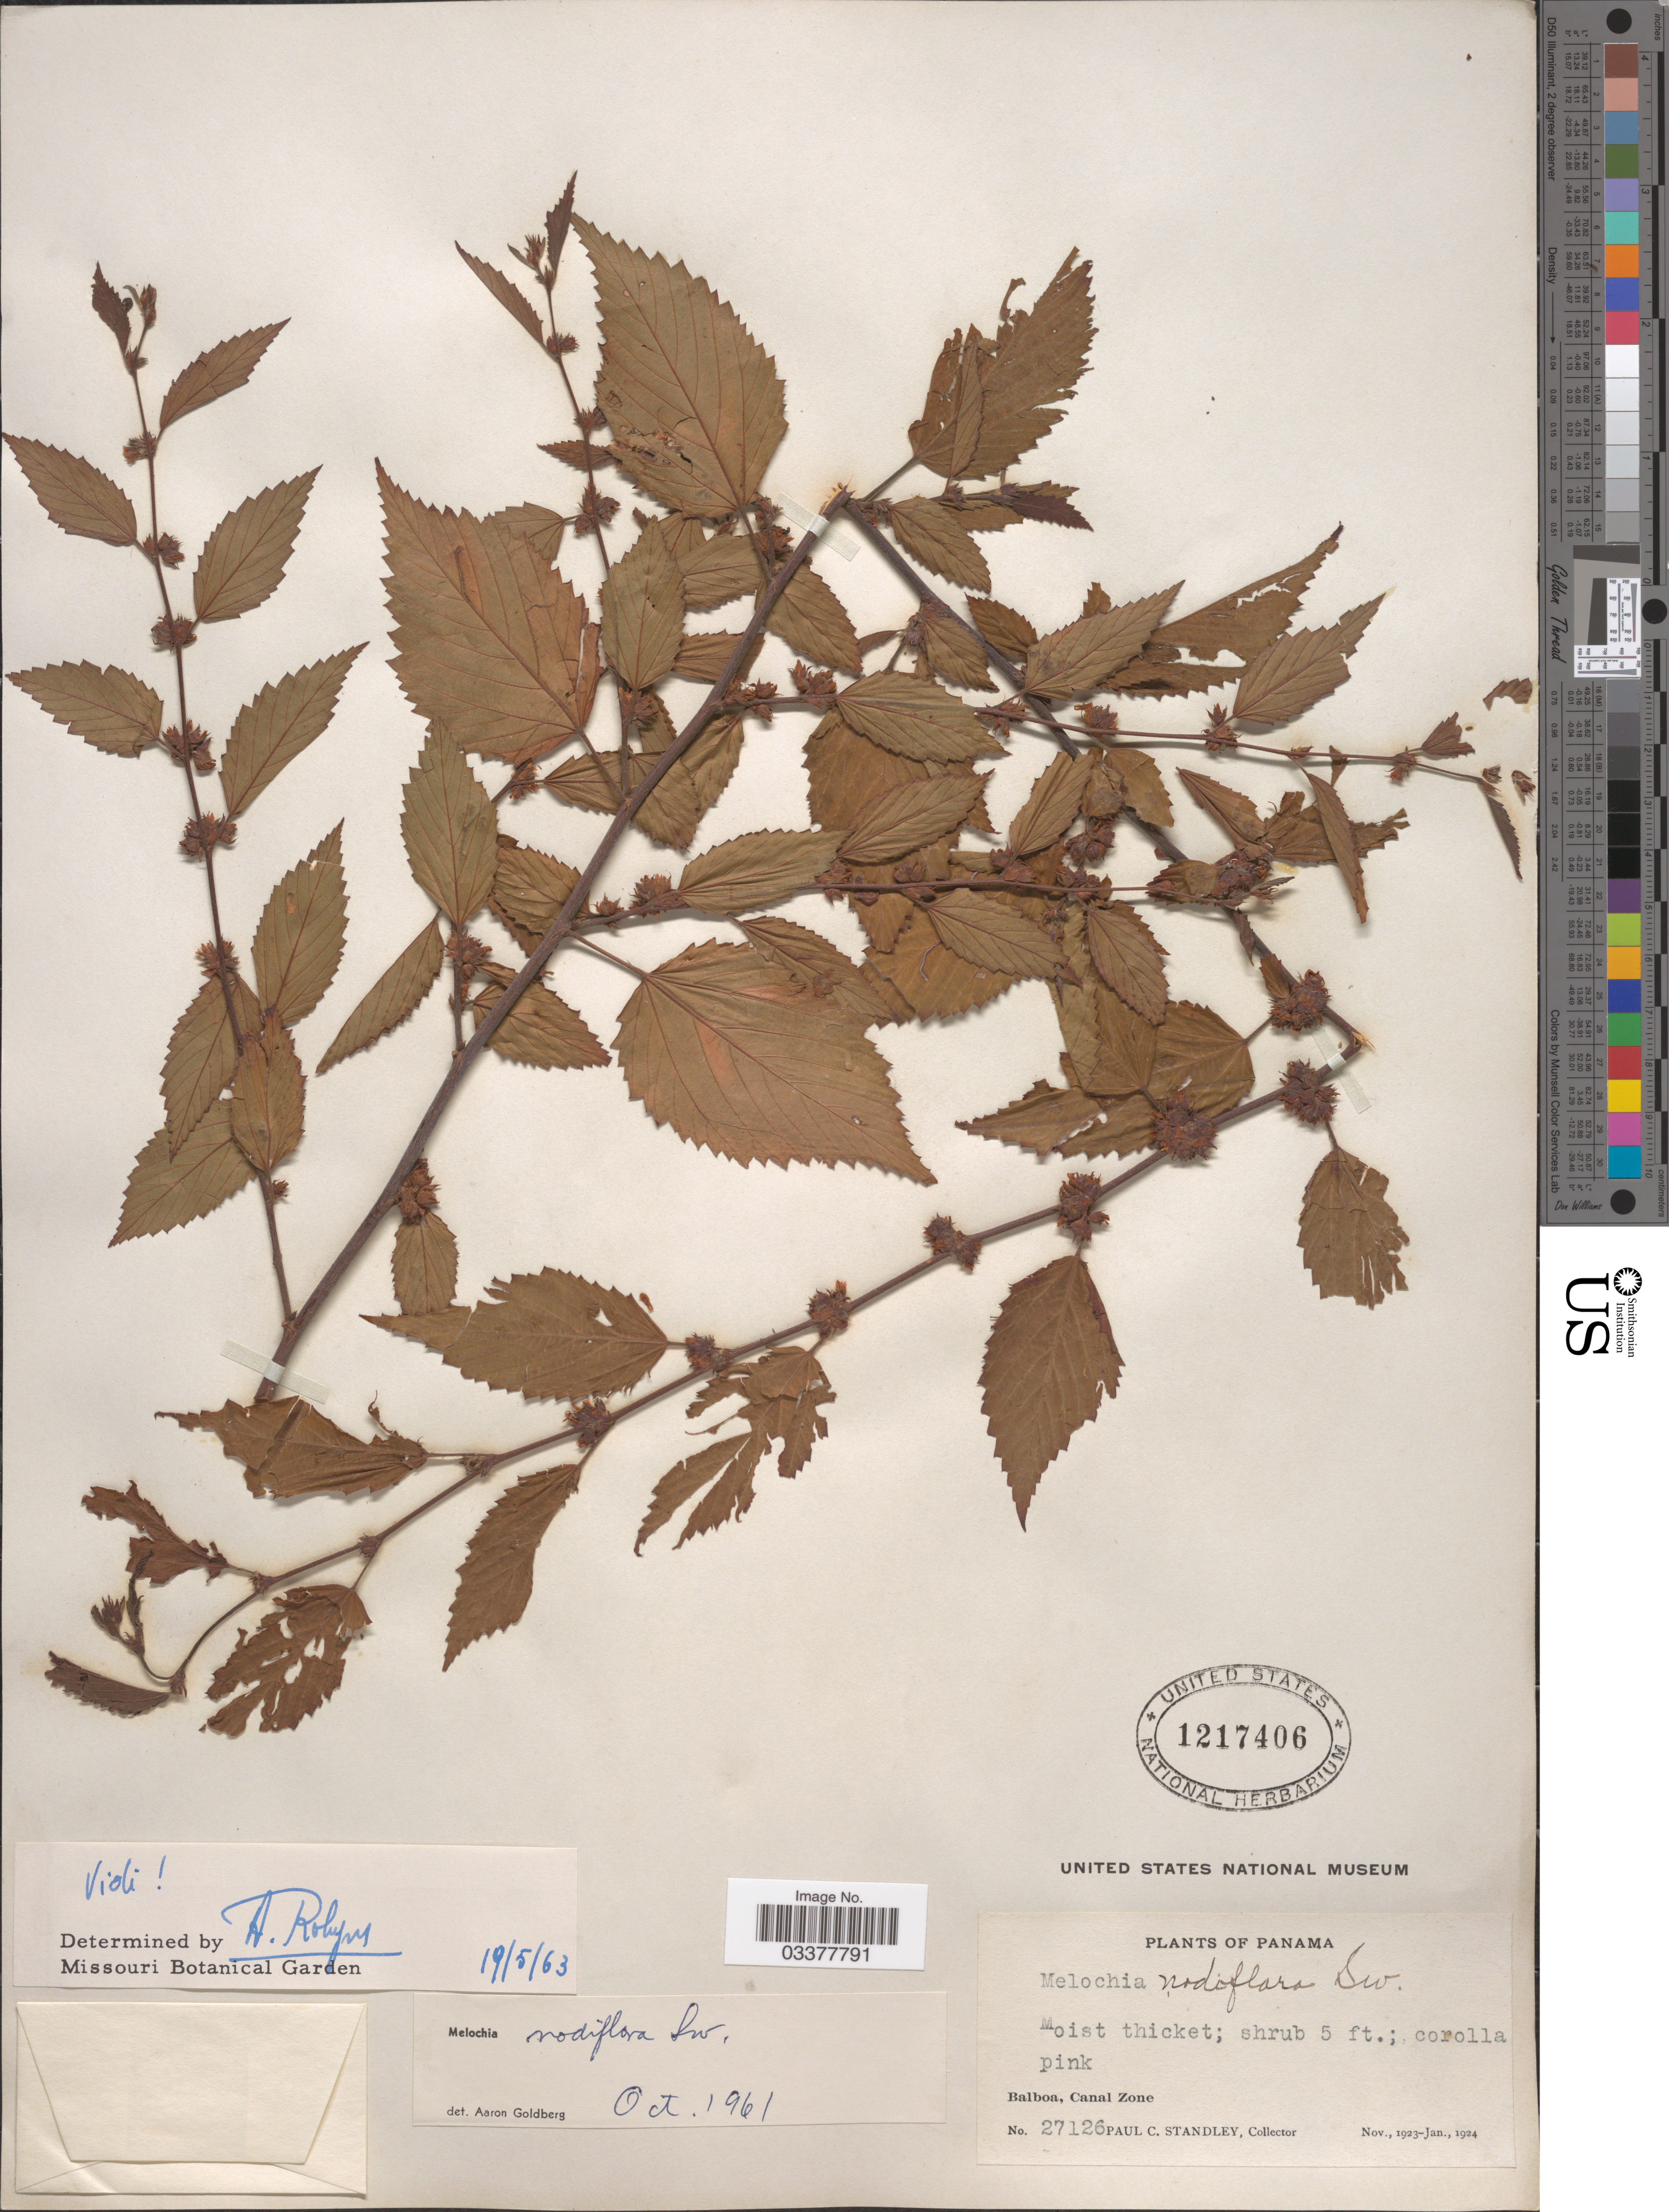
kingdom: Plantae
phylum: Tracheophyta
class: Magnoliopsida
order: Malvales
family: Malvaceae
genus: Melochia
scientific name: Melochia nodiflora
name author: Sw.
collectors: P. C. Standley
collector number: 27126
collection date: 1923-11/1924-01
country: Panama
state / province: Colón / Panamá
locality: Balboa, Canal Zone.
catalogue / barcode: US 1217406